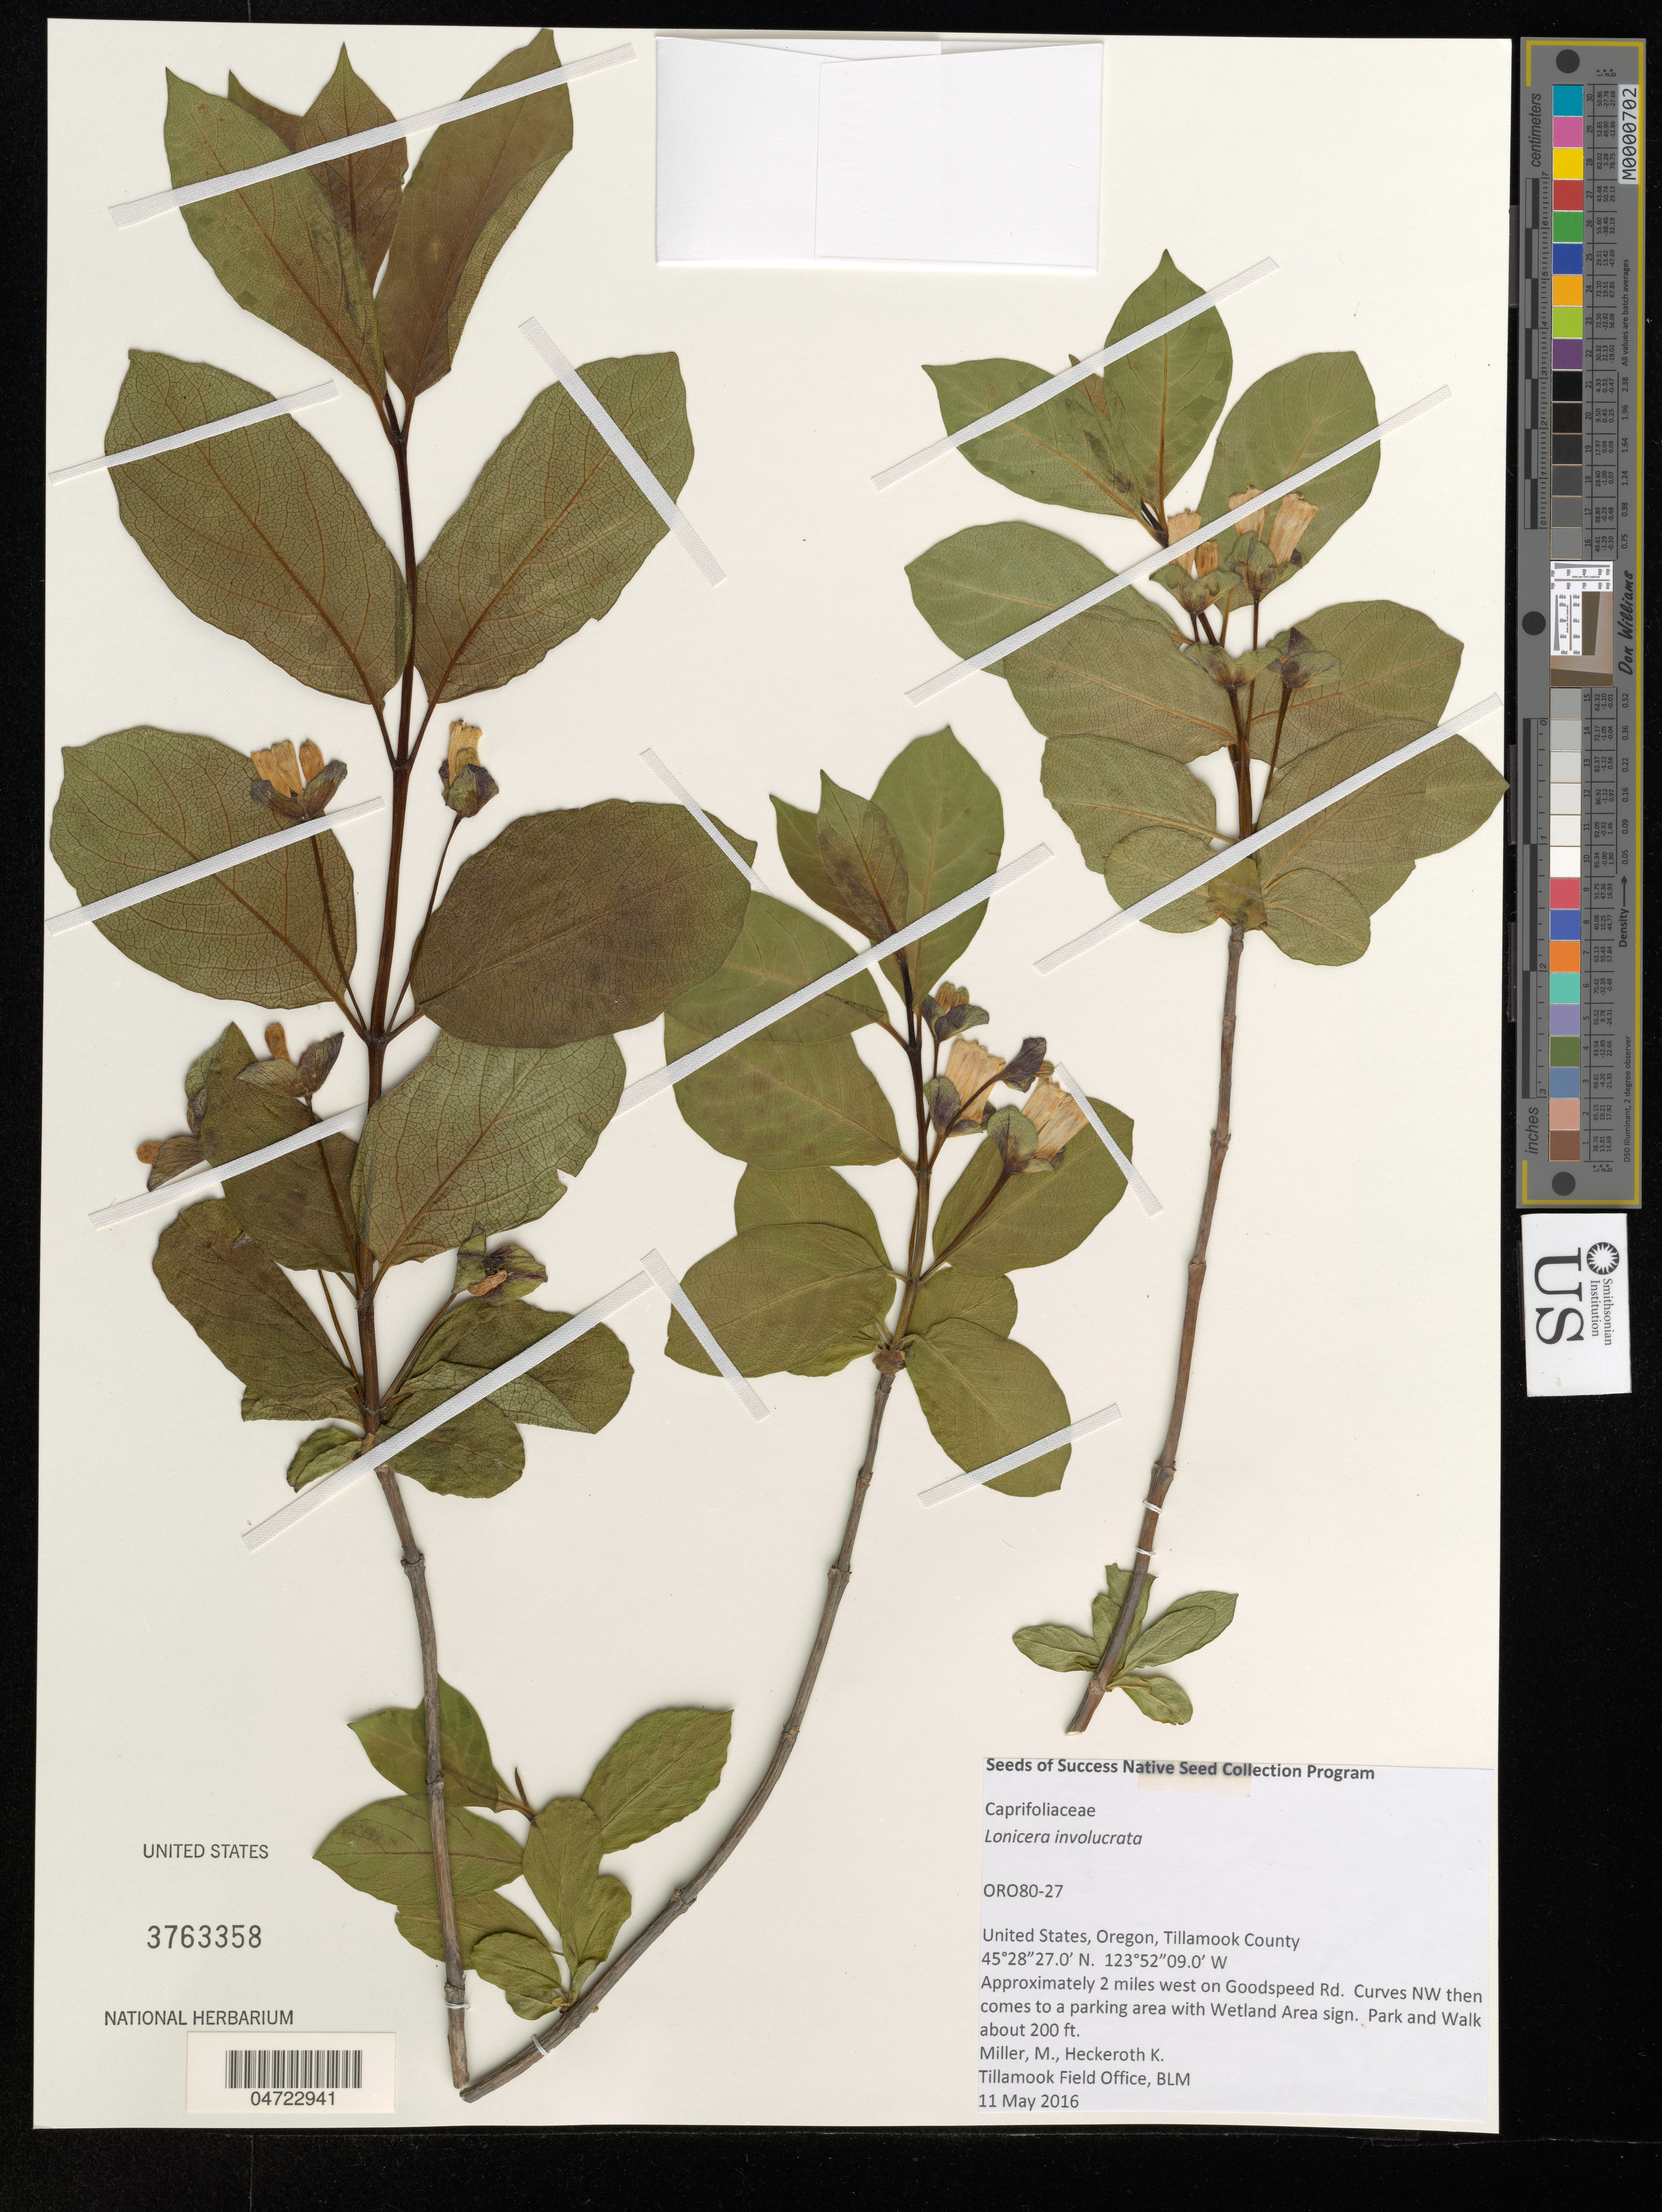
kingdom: Plantae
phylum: Tracheophyta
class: Magnoliopsida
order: Dipsacales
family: Caprifoliaceae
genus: Lonicera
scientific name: Lonicera involucrata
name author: (Richardson) Banks ex Spreng.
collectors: M. Miller & K. Heckeroth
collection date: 2016-05-11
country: United States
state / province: Oregon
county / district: Tillamook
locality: Tillamook County. Approximately 2 miles west on Goodspeed Rd. Curves NW then comes to a parking area with Wetland Area sign. Park and Walk about 200 ft.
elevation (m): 61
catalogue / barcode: US 3763358